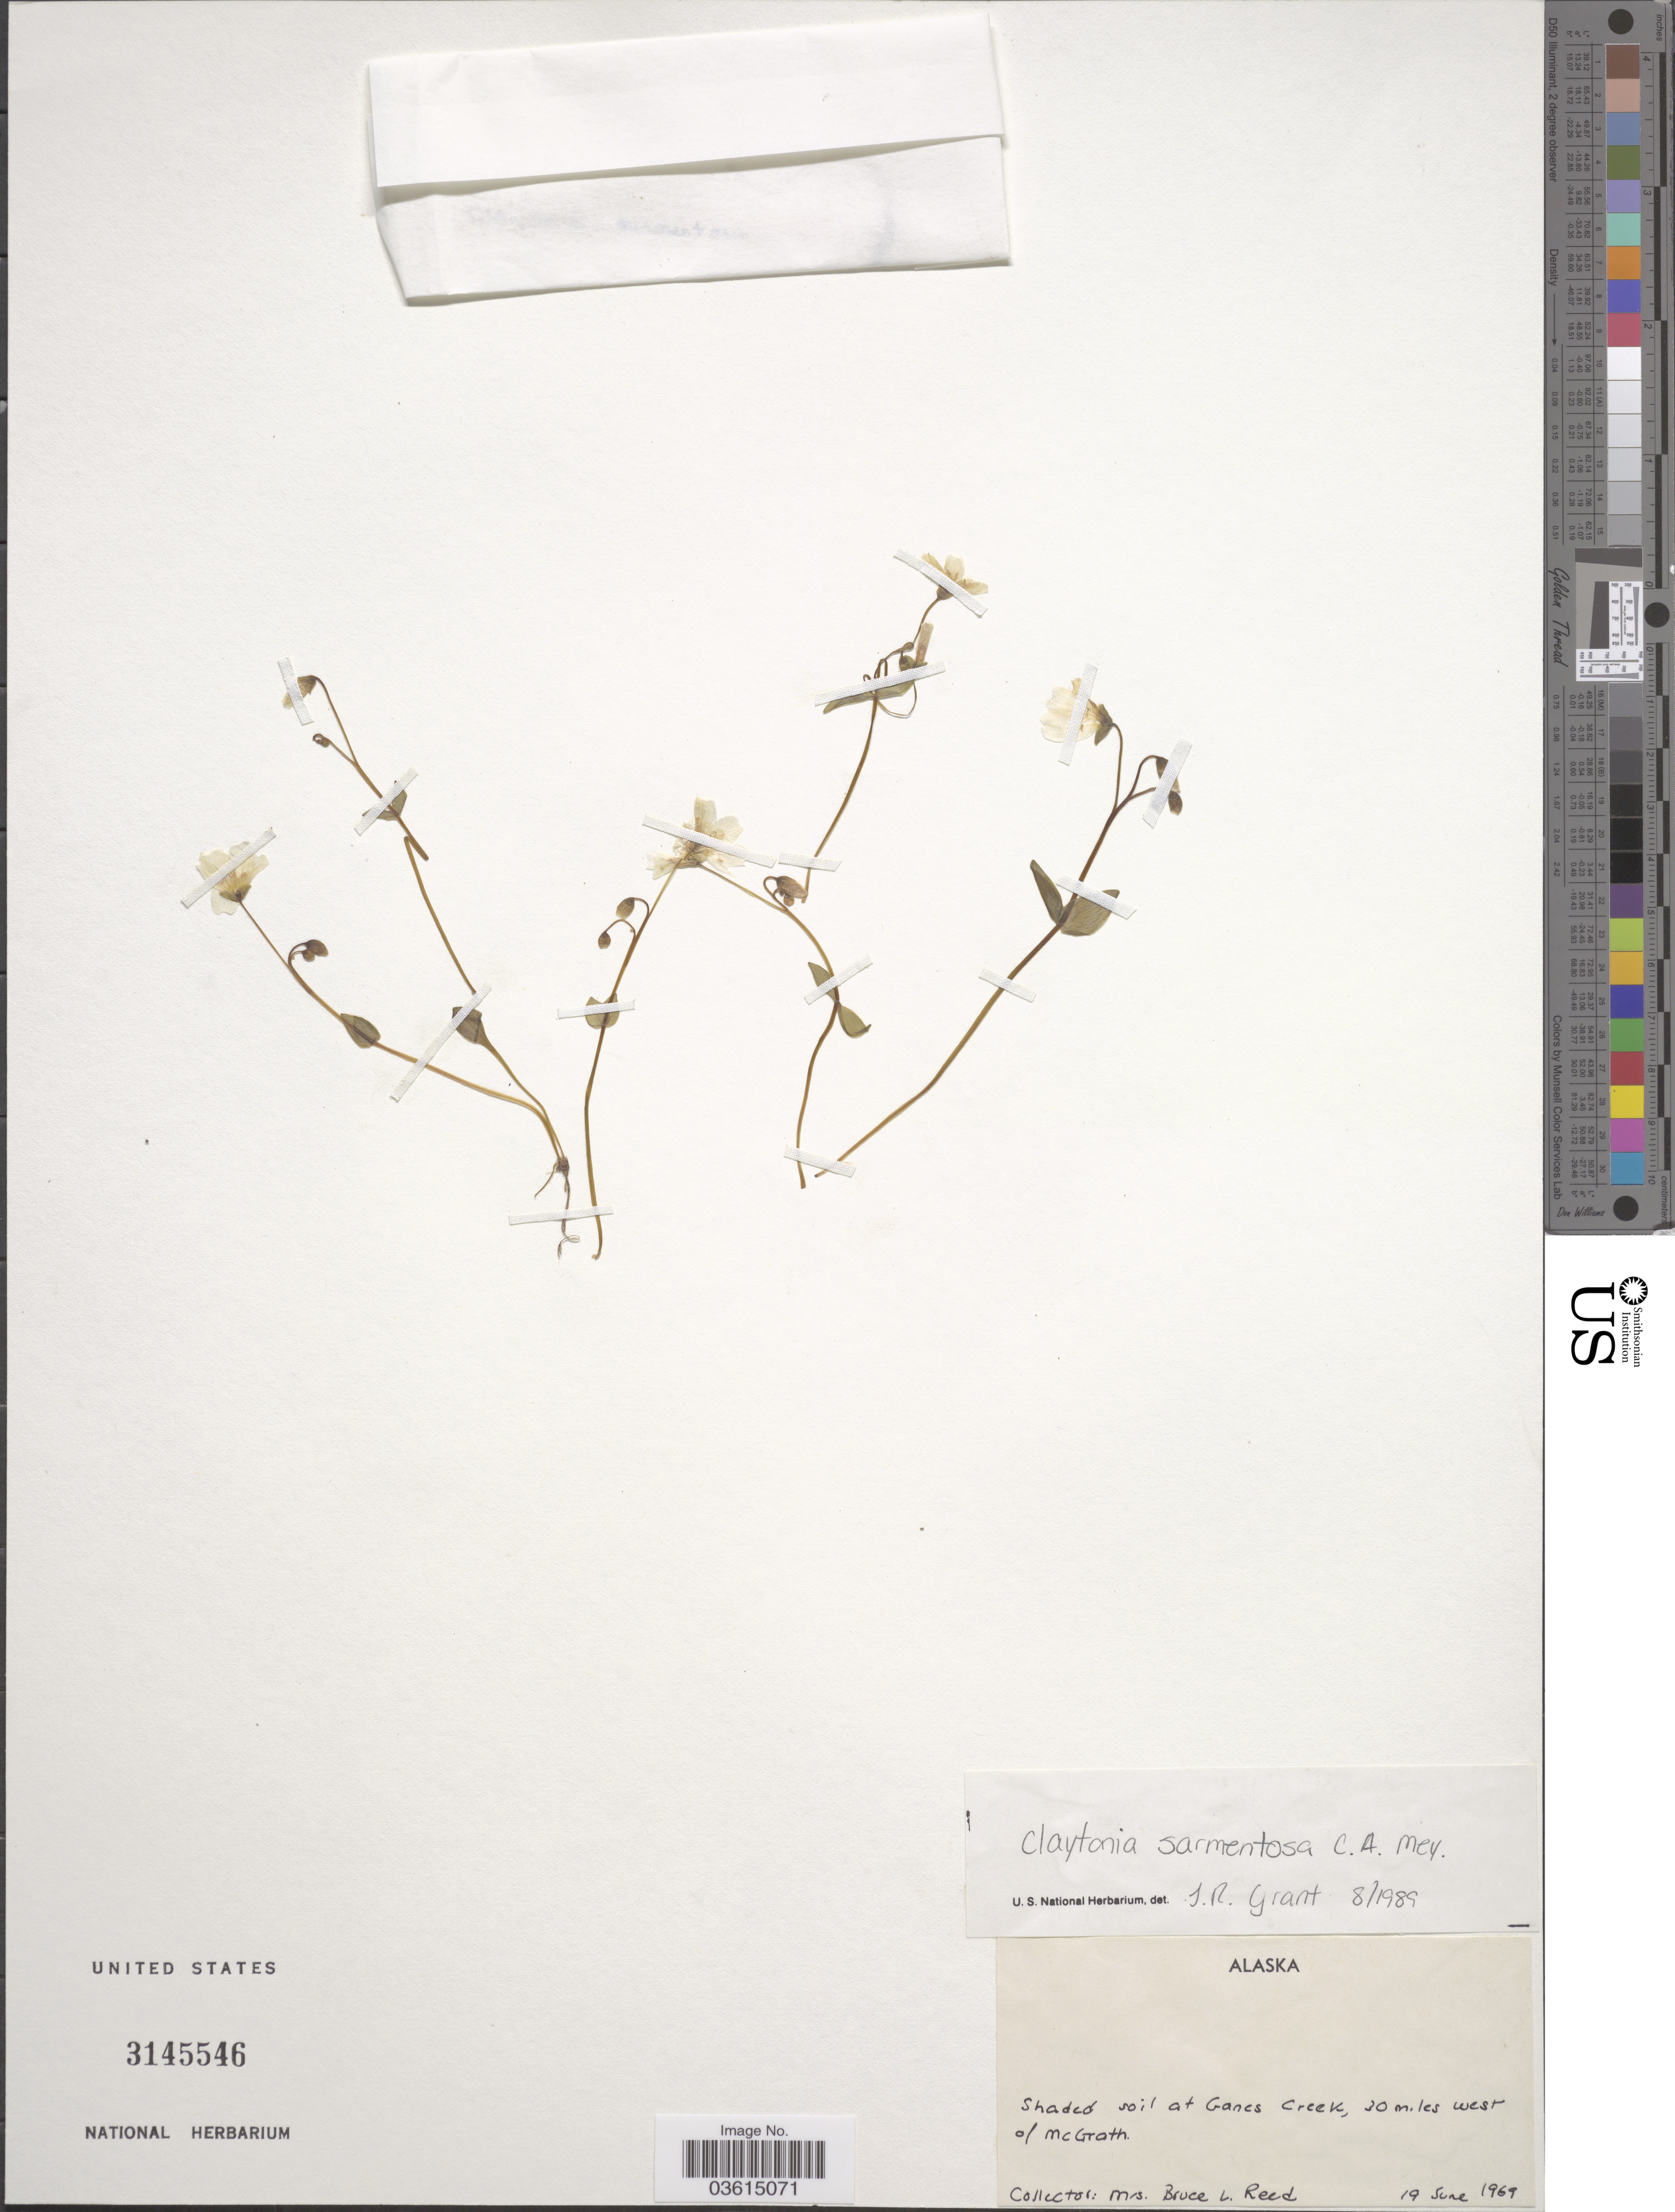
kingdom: Plantae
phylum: Tracheophyta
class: Magnoliopsida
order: Caryophyllales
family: Montiaceae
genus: Claytonia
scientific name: Claytonia sarmentosa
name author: C.A. Mey.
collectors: B. Reed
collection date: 1969-06-19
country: United States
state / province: Alaska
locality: Ganes Creek, 30 miles west of McGrath.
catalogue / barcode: US 3145546